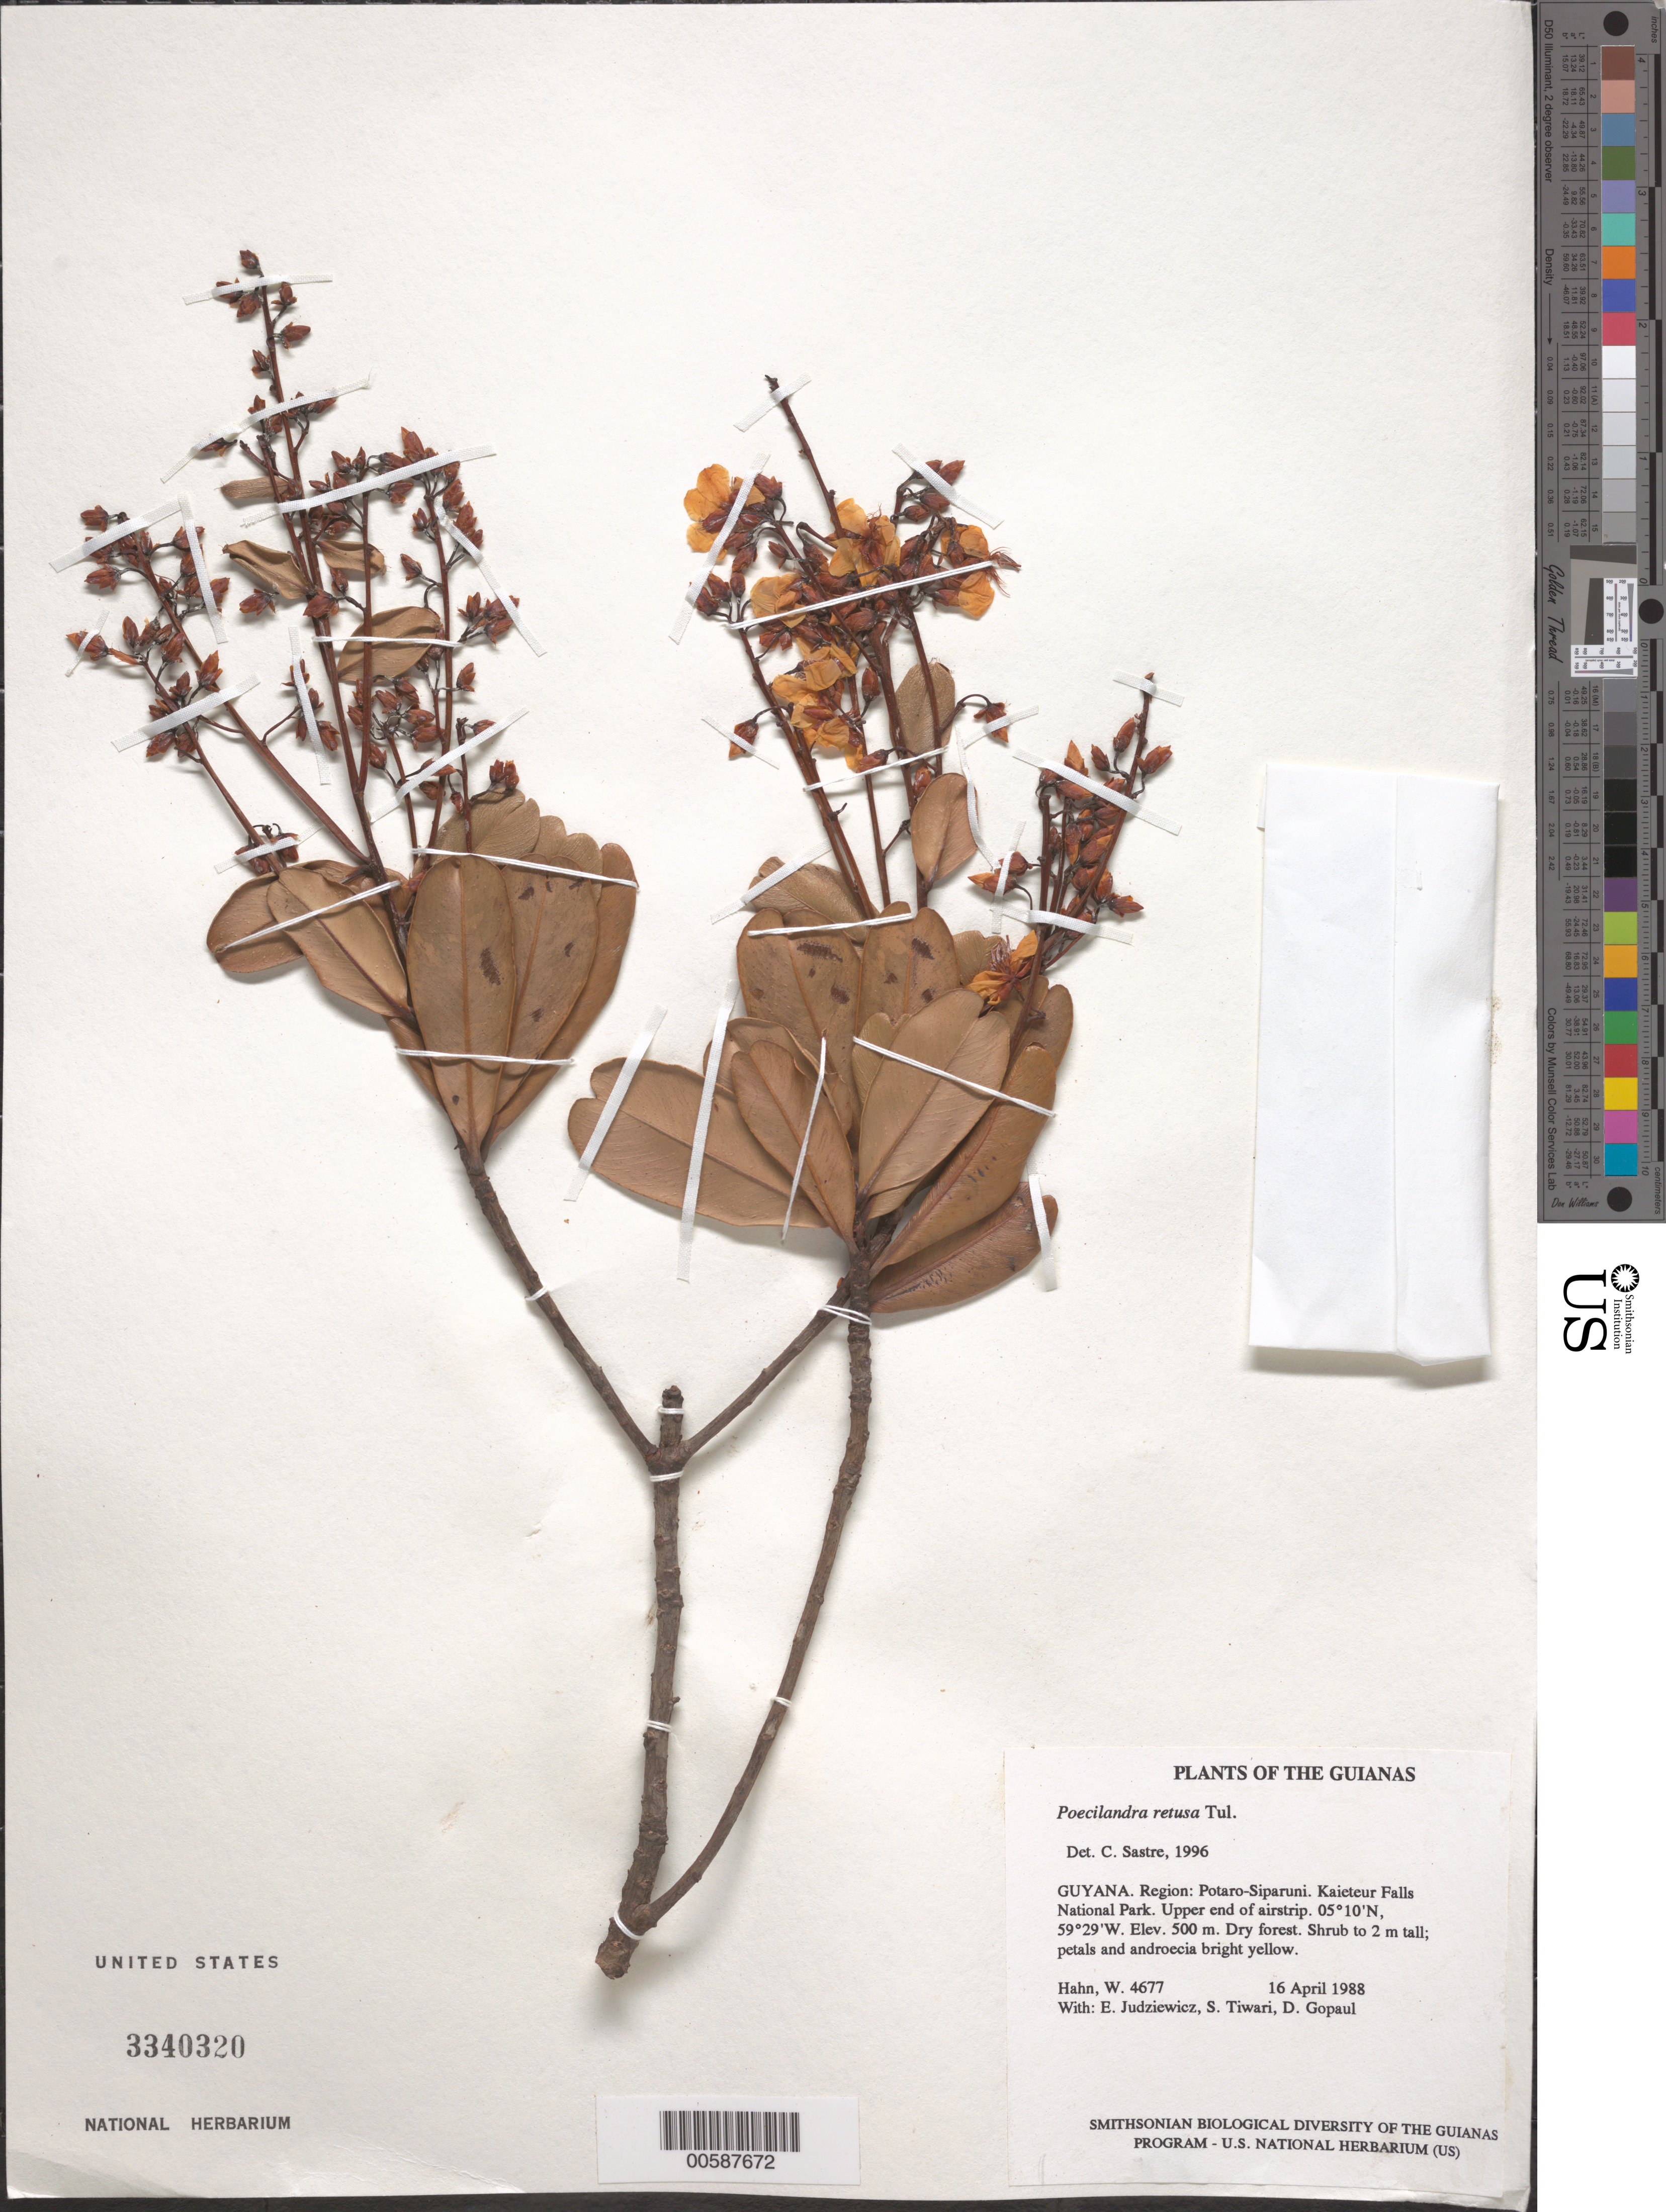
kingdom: Plantae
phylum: Tracheophyta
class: Magnoliopsida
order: Malpighiales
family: Ochnaceae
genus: Poecilandra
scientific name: Poecilandra retusa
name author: Tul.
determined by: Sastre, C. H. L.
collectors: W. Hahn, E. J. Judziewicz, S. Tiwari & D. Gopaul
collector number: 4677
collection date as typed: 16 April 1988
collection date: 1988-04-16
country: Guyana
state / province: Potaro-Siparuni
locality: Kaieteur Falls National Park. Upper end of airstrip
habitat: Dry forest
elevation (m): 500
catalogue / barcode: US 3340320